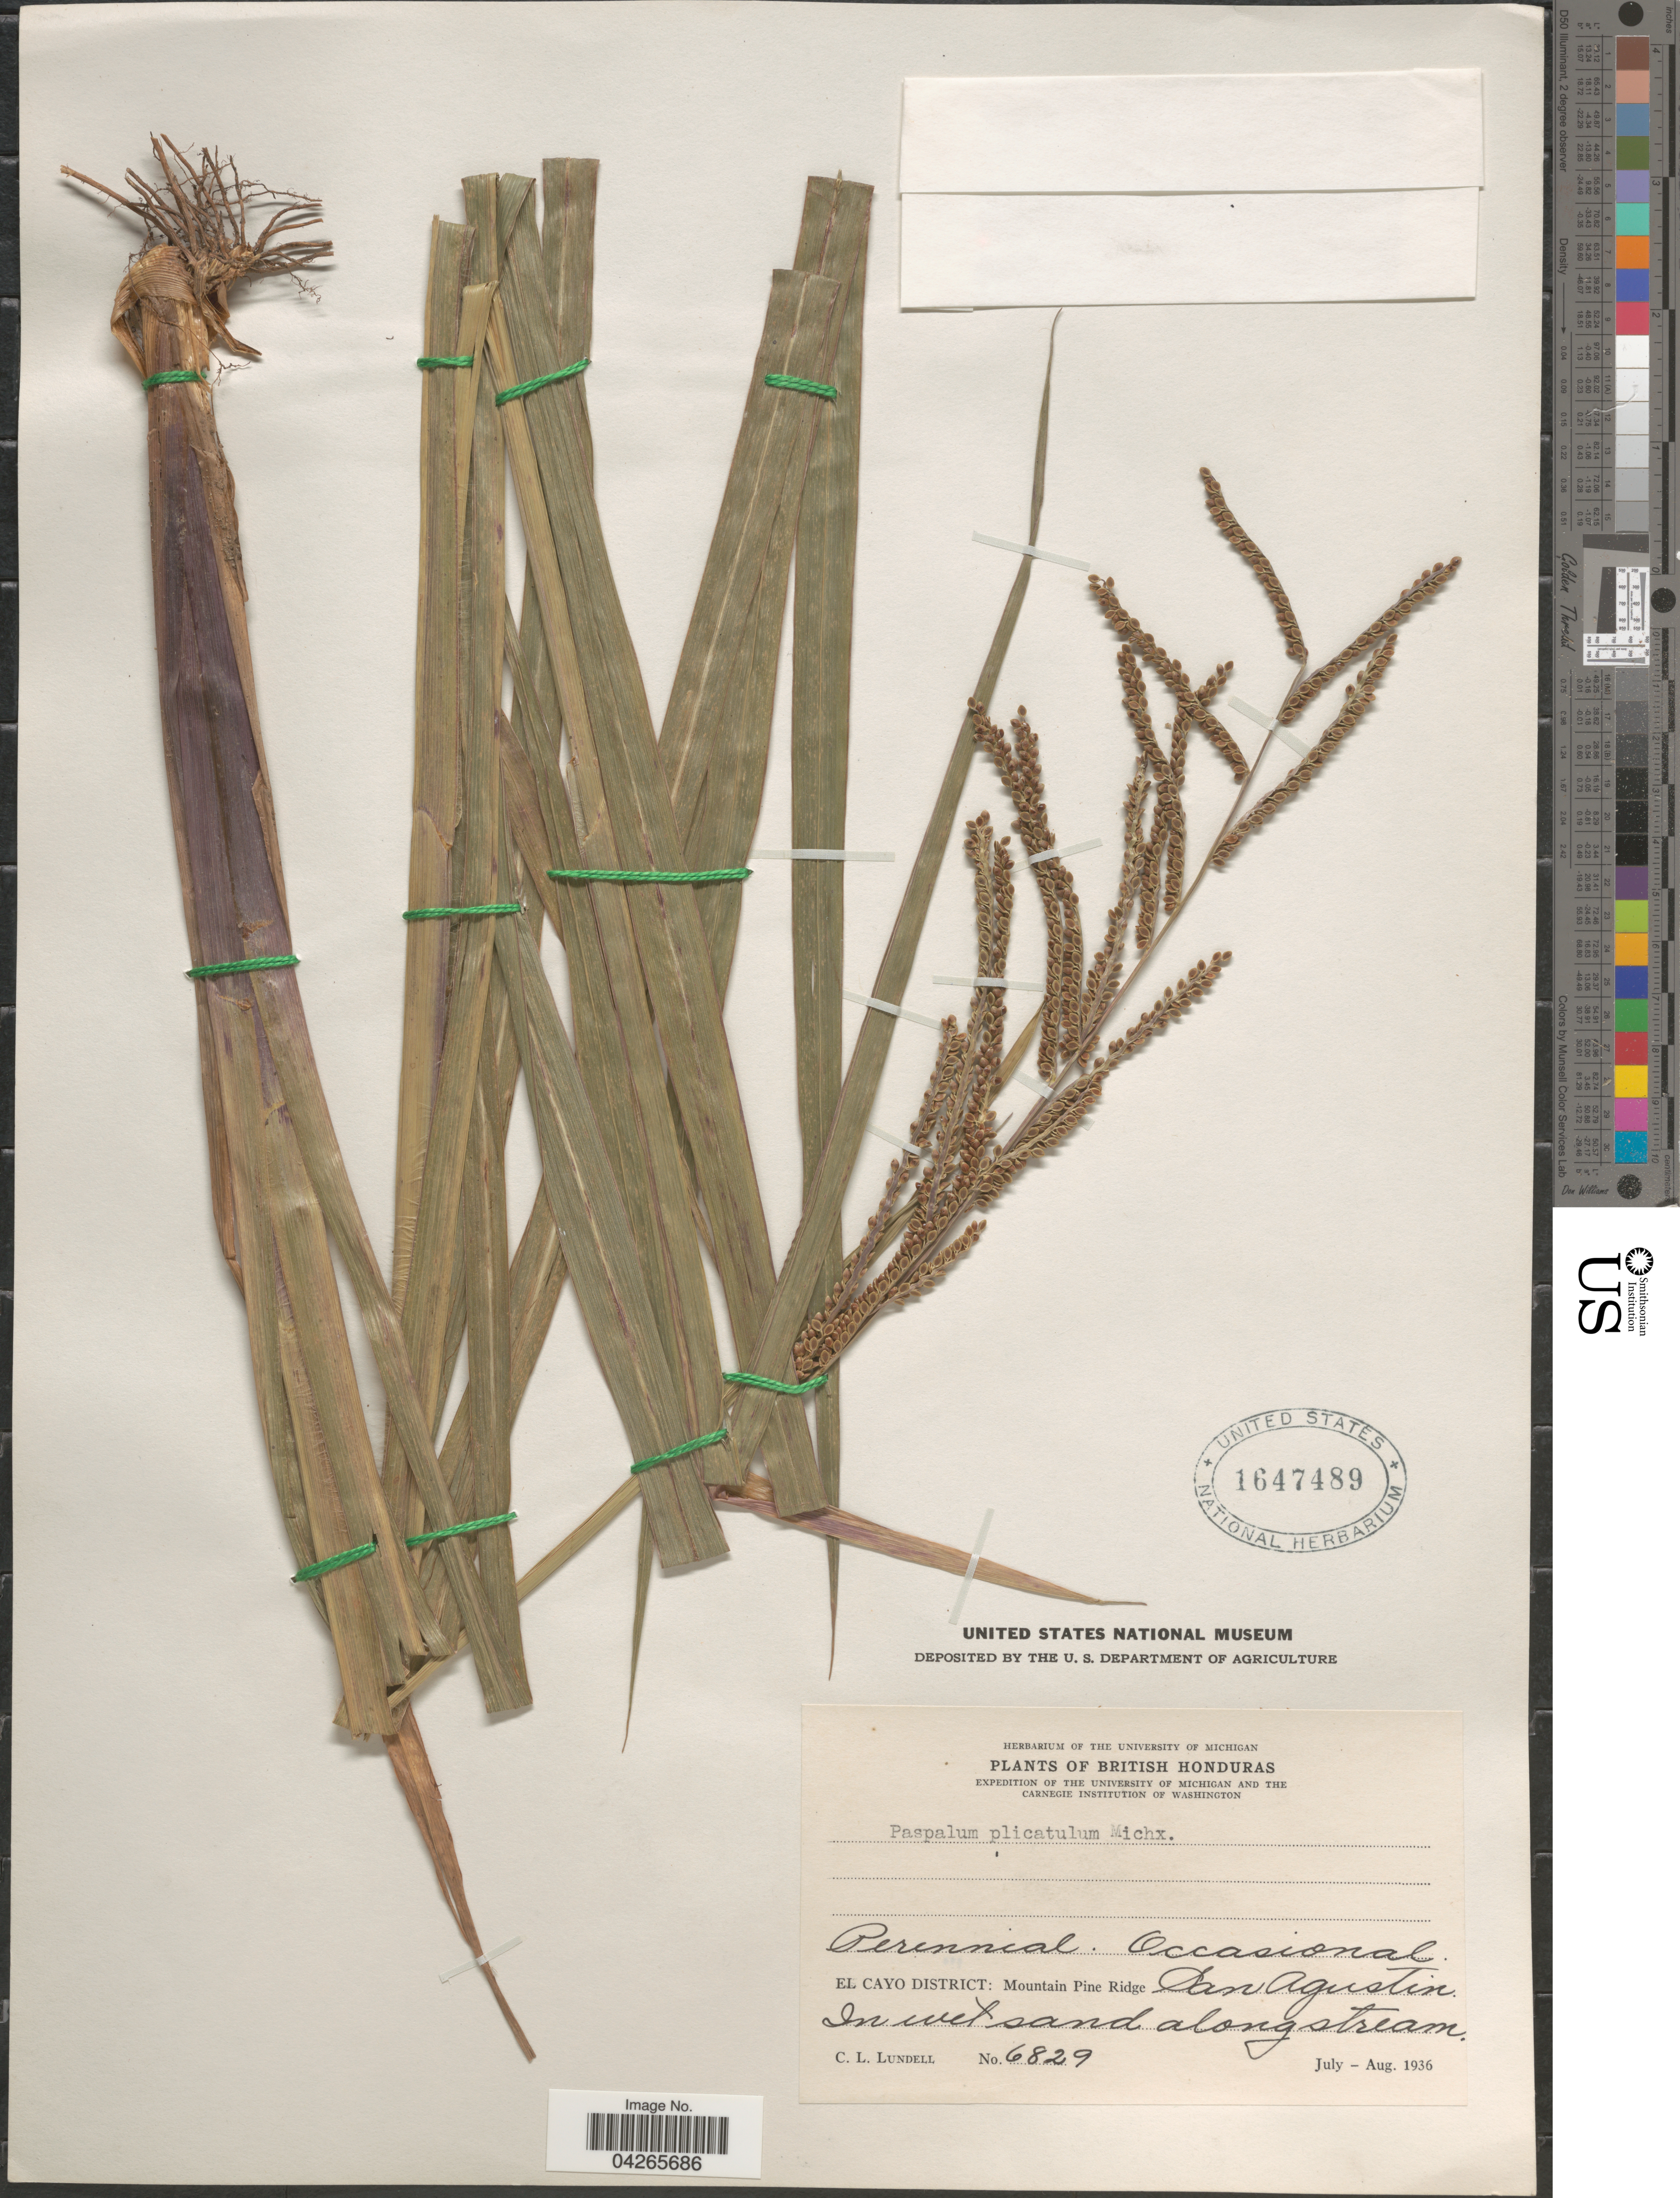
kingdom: Plantae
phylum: Tracheophyta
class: Liliopsida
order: Poales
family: Poaceae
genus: Paspalum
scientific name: Paspalum plicatulum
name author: Michx.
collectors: C. L. Lundell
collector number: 6829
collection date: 1936-07/1936-08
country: Belize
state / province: Cayo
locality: British Honduras. Expedition of the University of Michigan and the Carnegie Institution of Washington. El Cayo District: Mountain Pine Ridge San Agustin. In wet sand along stream.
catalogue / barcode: US 1647489